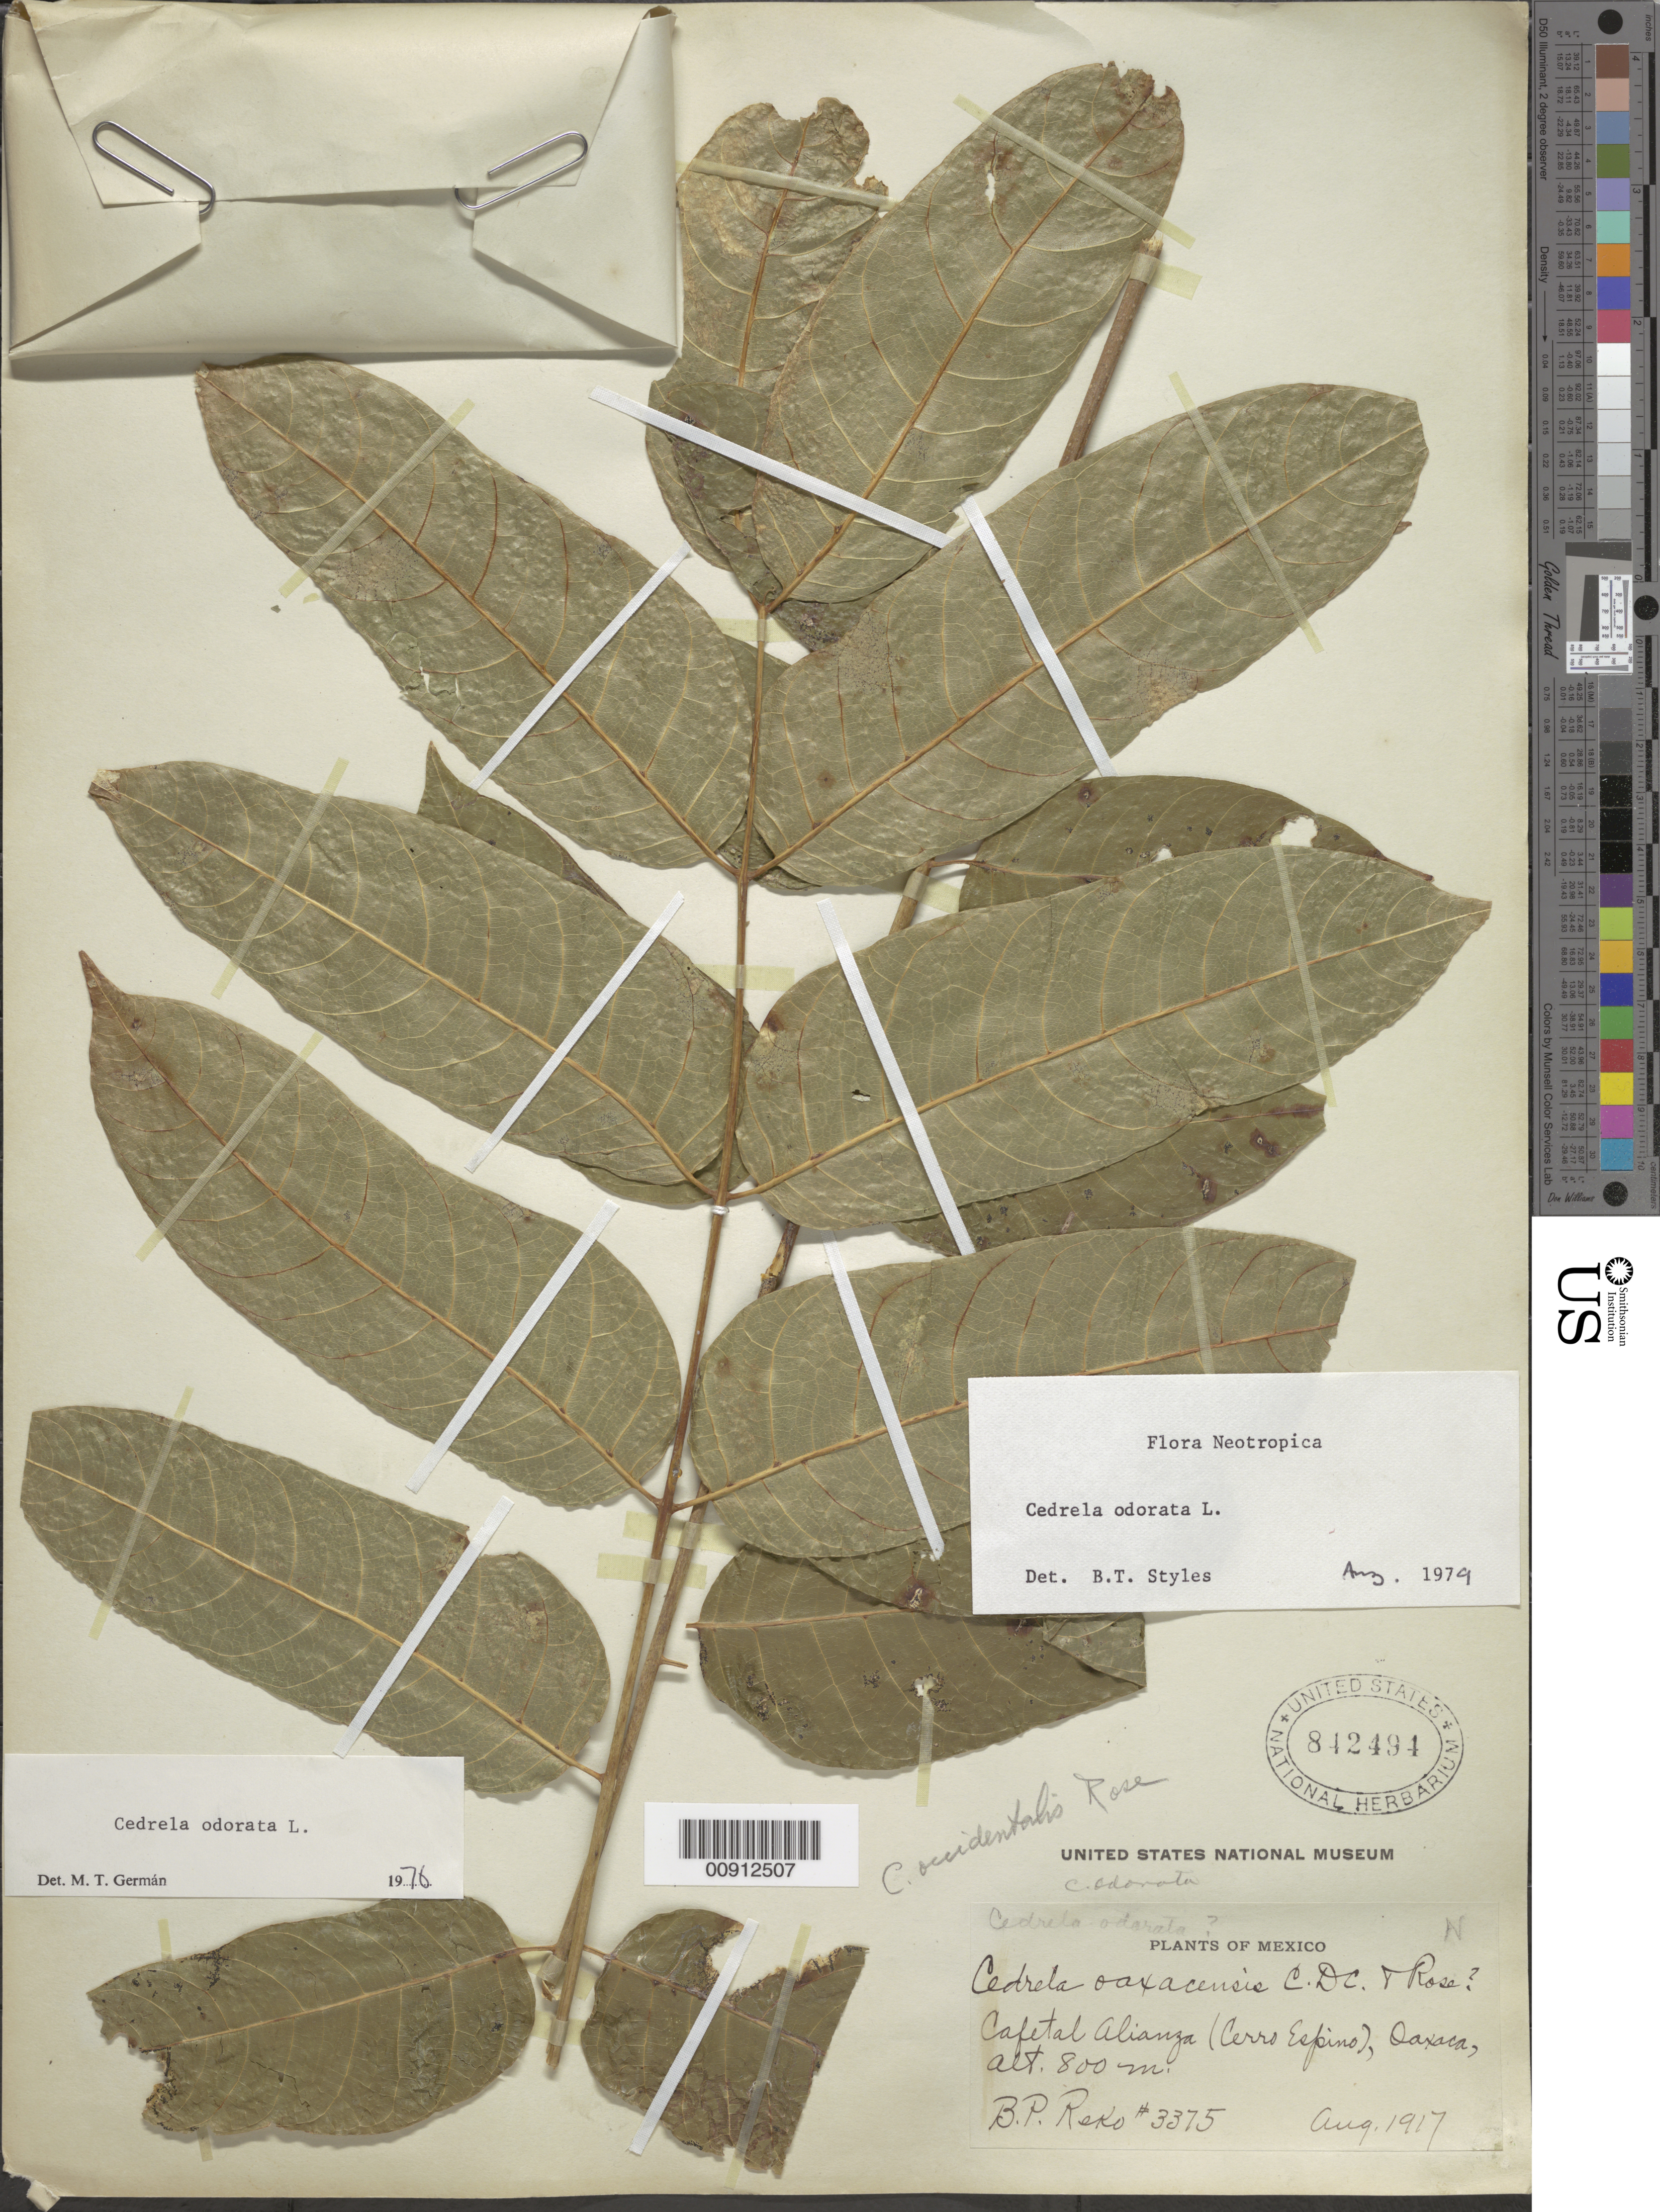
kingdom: Plantae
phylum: Tracheophyta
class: Magnoliopsida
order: Sapindales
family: Meliaceae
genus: Cedrela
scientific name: Cedrela odorata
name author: L.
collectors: B. P. Reko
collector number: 3375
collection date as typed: Aug 1917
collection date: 1917-08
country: Mexico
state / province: Oaxaca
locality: Cafetal Alianza (Cerro Espino), Oaxaca.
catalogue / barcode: US 842494